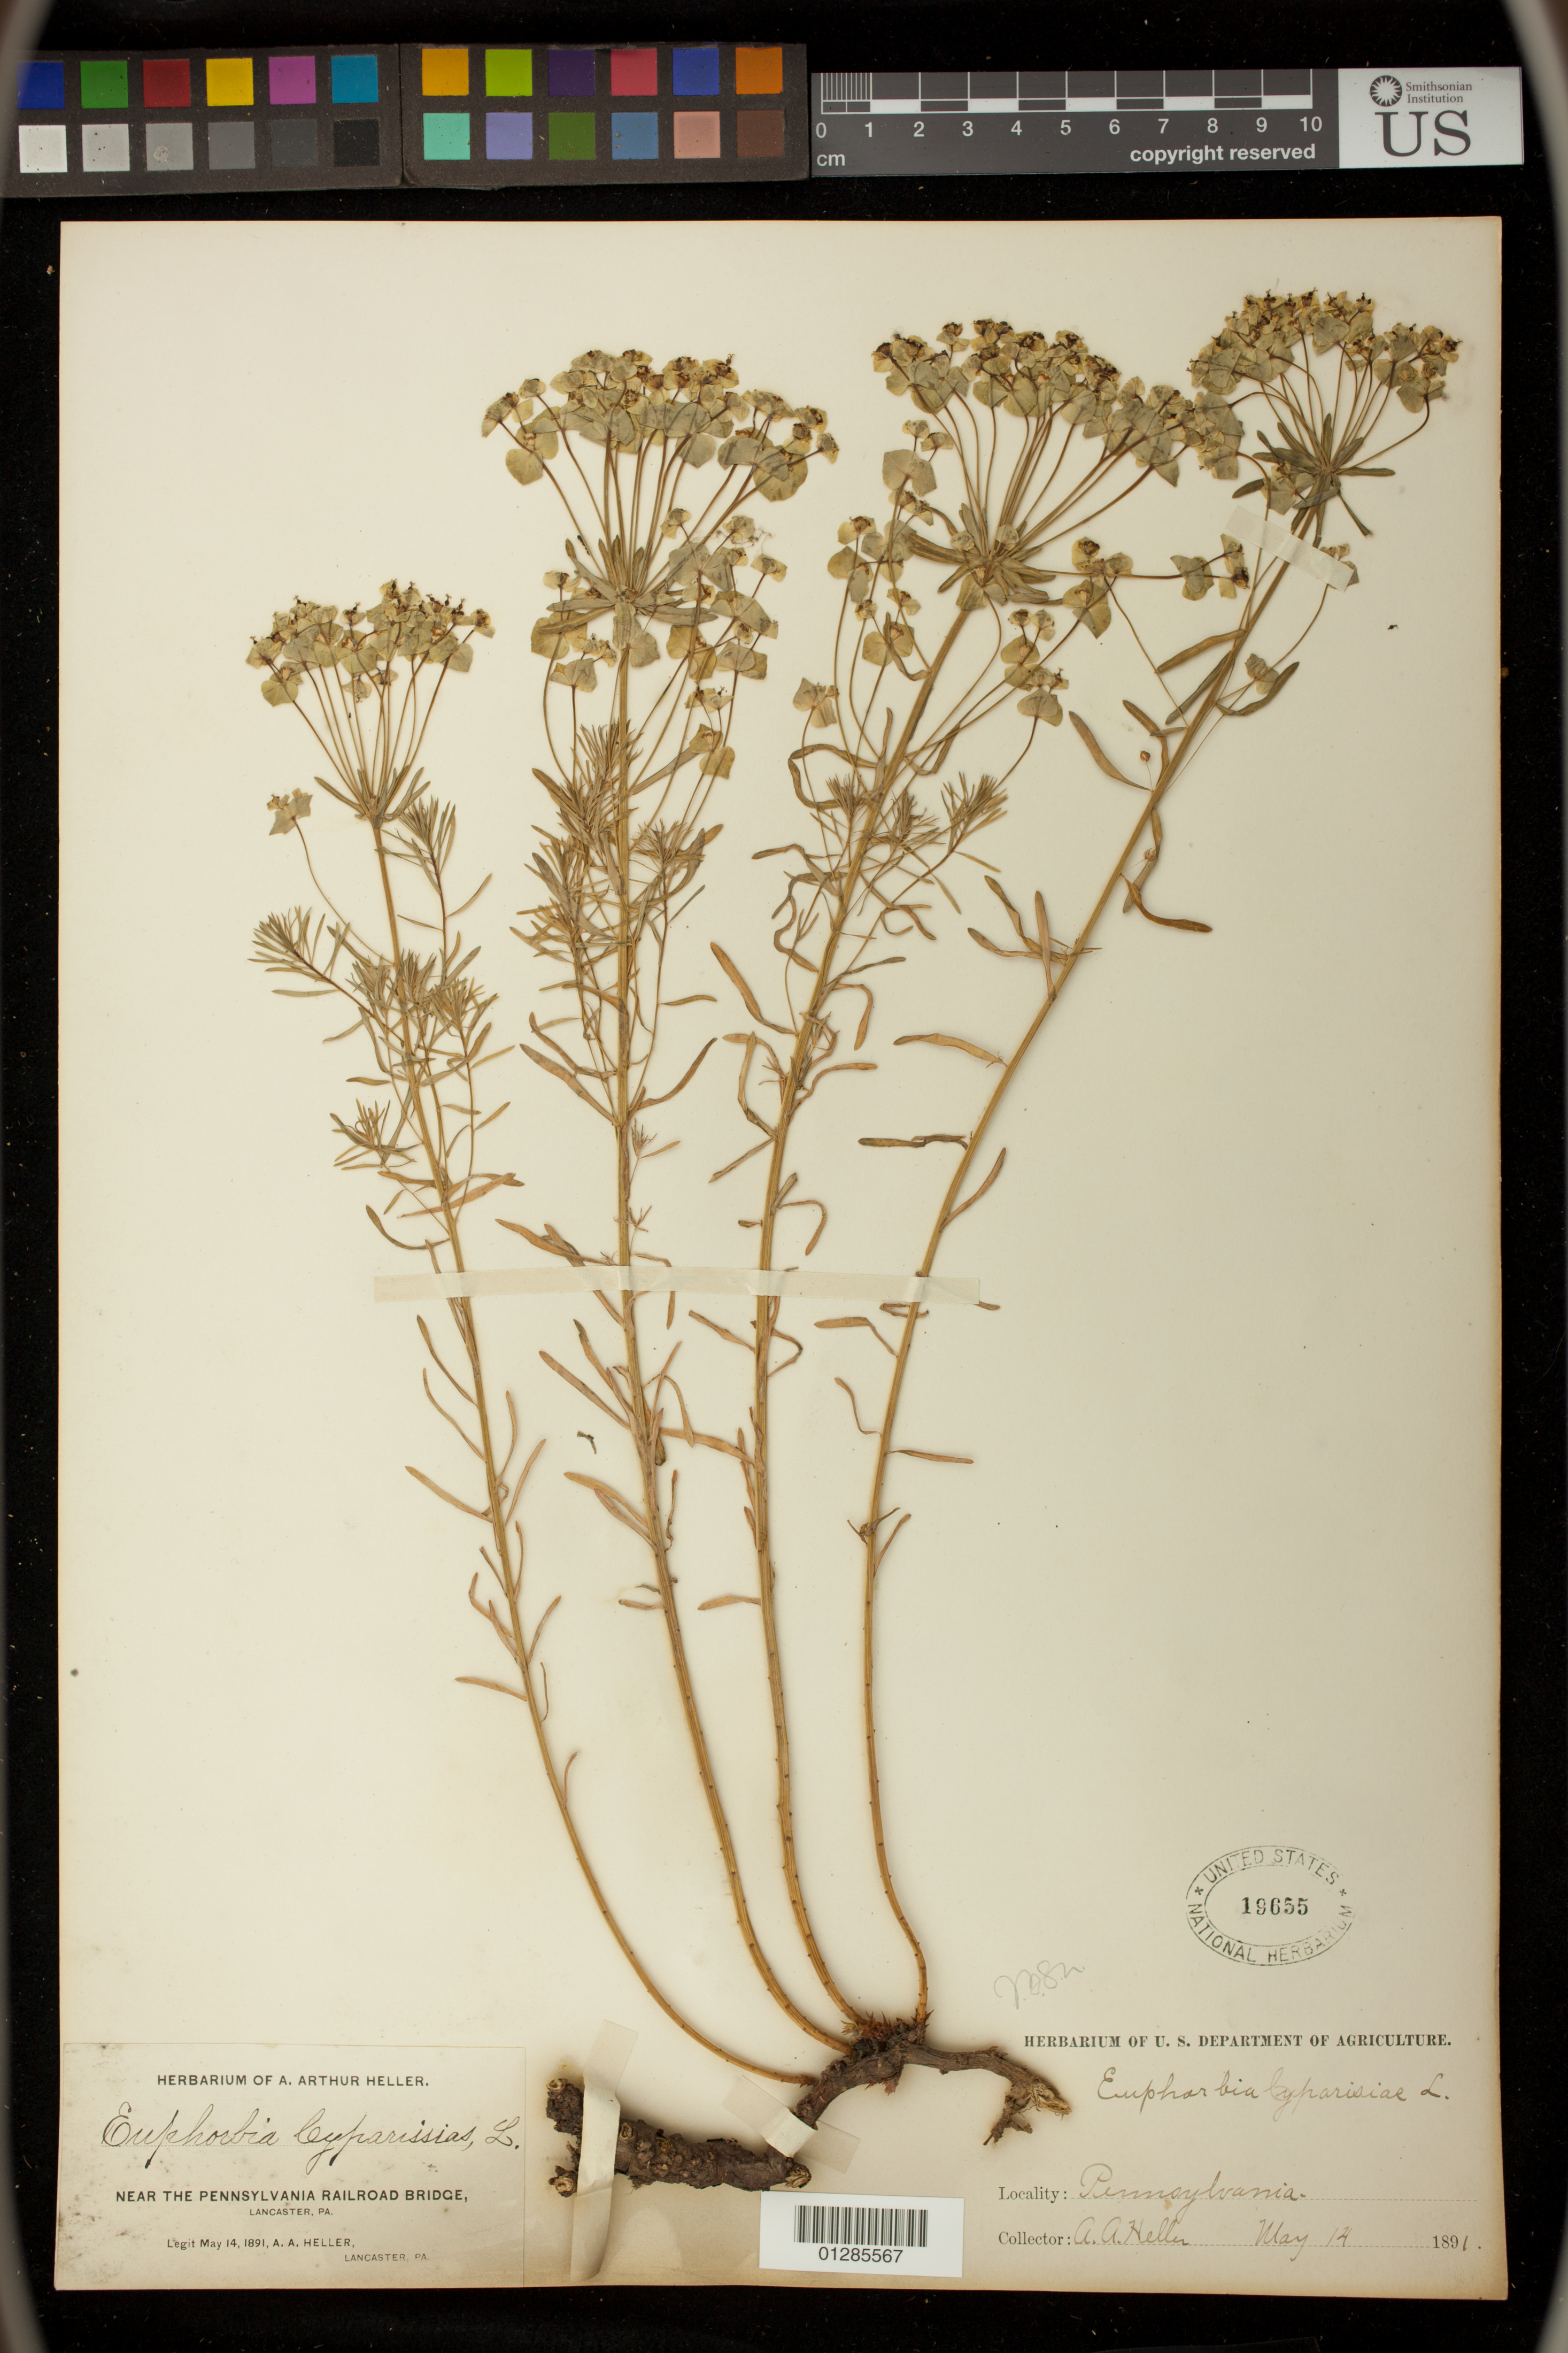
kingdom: Plantae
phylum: Tracheophyta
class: Magnoliopsida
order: Malpighiales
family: Euphorbiaceae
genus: Euphorbia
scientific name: Euphorbia cyparissias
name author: L.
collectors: A. A. Heller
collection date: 1891-05-14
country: United States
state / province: Pennsylvania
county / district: Lancaster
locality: Near the Pennsylvania railroad bridge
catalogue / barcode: US 19655